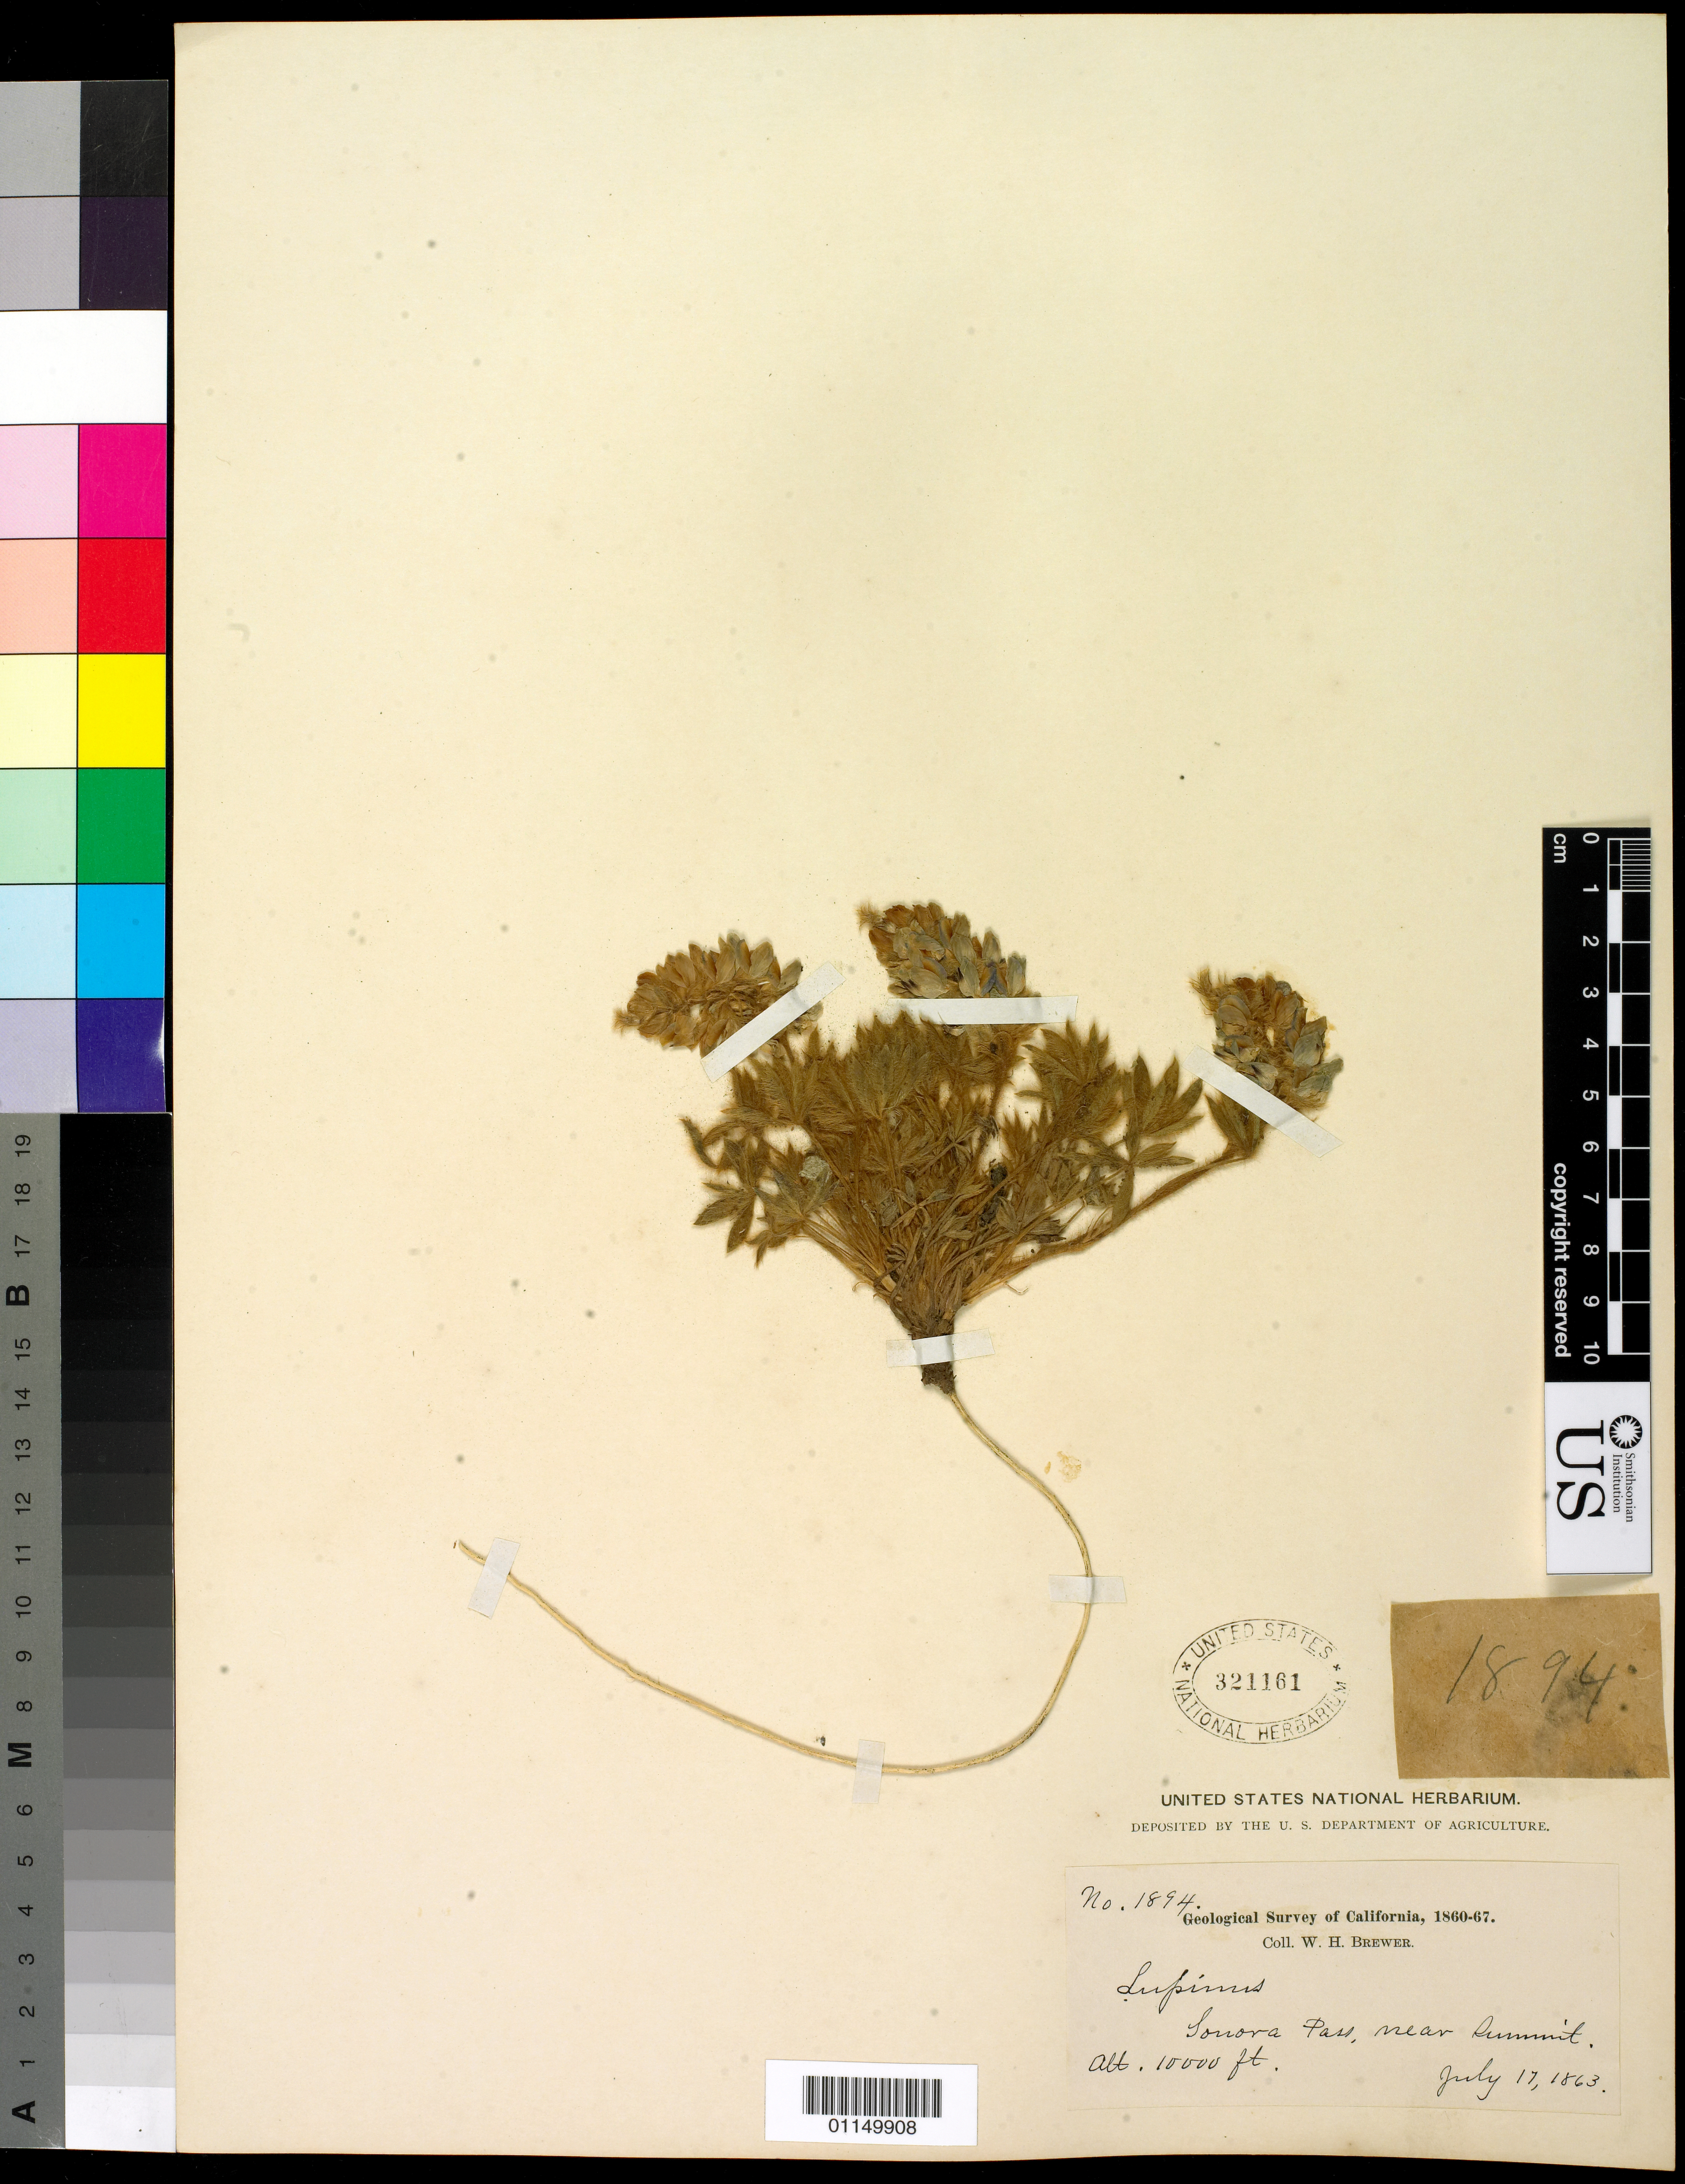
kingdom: Plantae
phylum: Tracheophyta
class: Magnoliopsida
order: Fabales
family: Fabaceae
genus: Lupinus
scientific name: Lupinus sellulus var. lobbii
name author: (A. Gray ex S. Watson) B.J. Cox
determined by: Strong, Mark T., (BOT), Smithsonian Institution - National Museum of Natural History (UNITED STATES)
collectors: W. H. Brewer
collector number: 1894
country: United States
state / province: California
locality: Sonora Pass, near summit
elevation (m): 3048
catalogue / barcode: US 321161